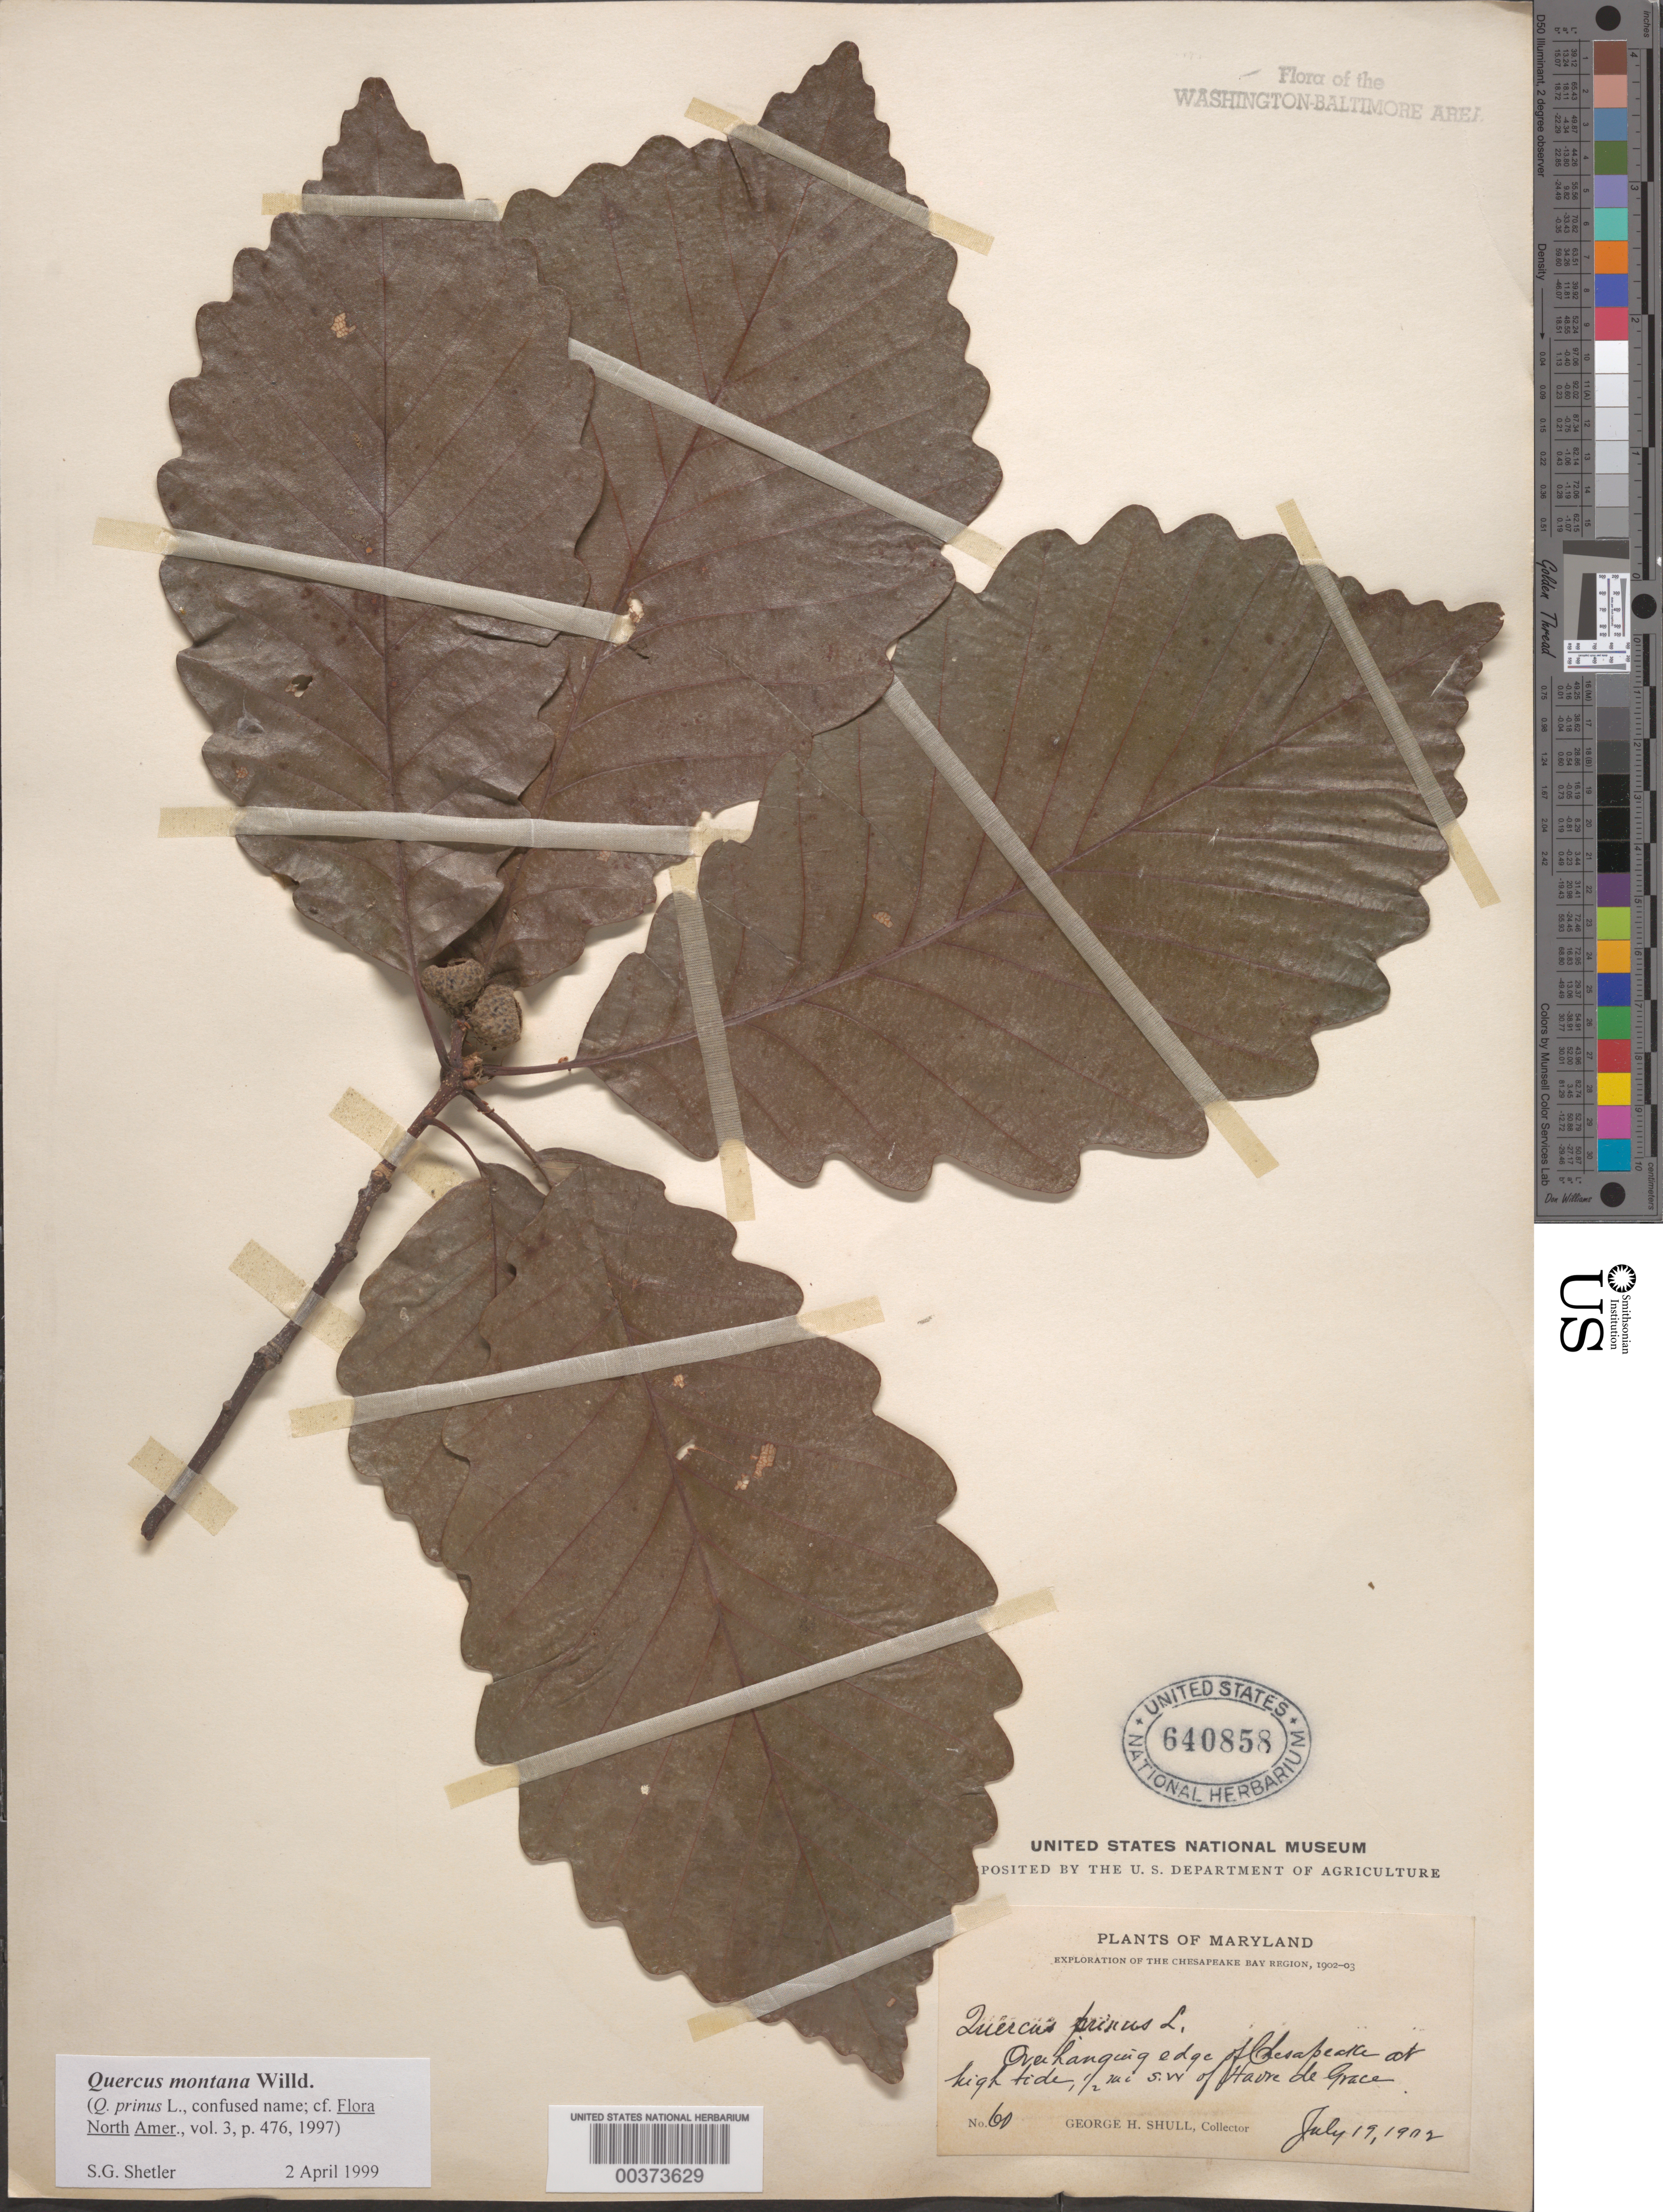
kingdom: Plantae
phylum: Tracheophyta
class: Magnoliopsida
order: Fagales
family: Fagaceae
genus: Quercus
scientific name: Quercus montana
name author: Willd.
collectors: G. H. Shull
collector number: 60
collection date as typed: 19 Jul 1902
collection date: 1902-07-19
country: United States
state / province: Maryland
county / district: Harford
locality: Chesapeake Bay, southwest of Havre De Grace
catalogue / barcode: US 640858